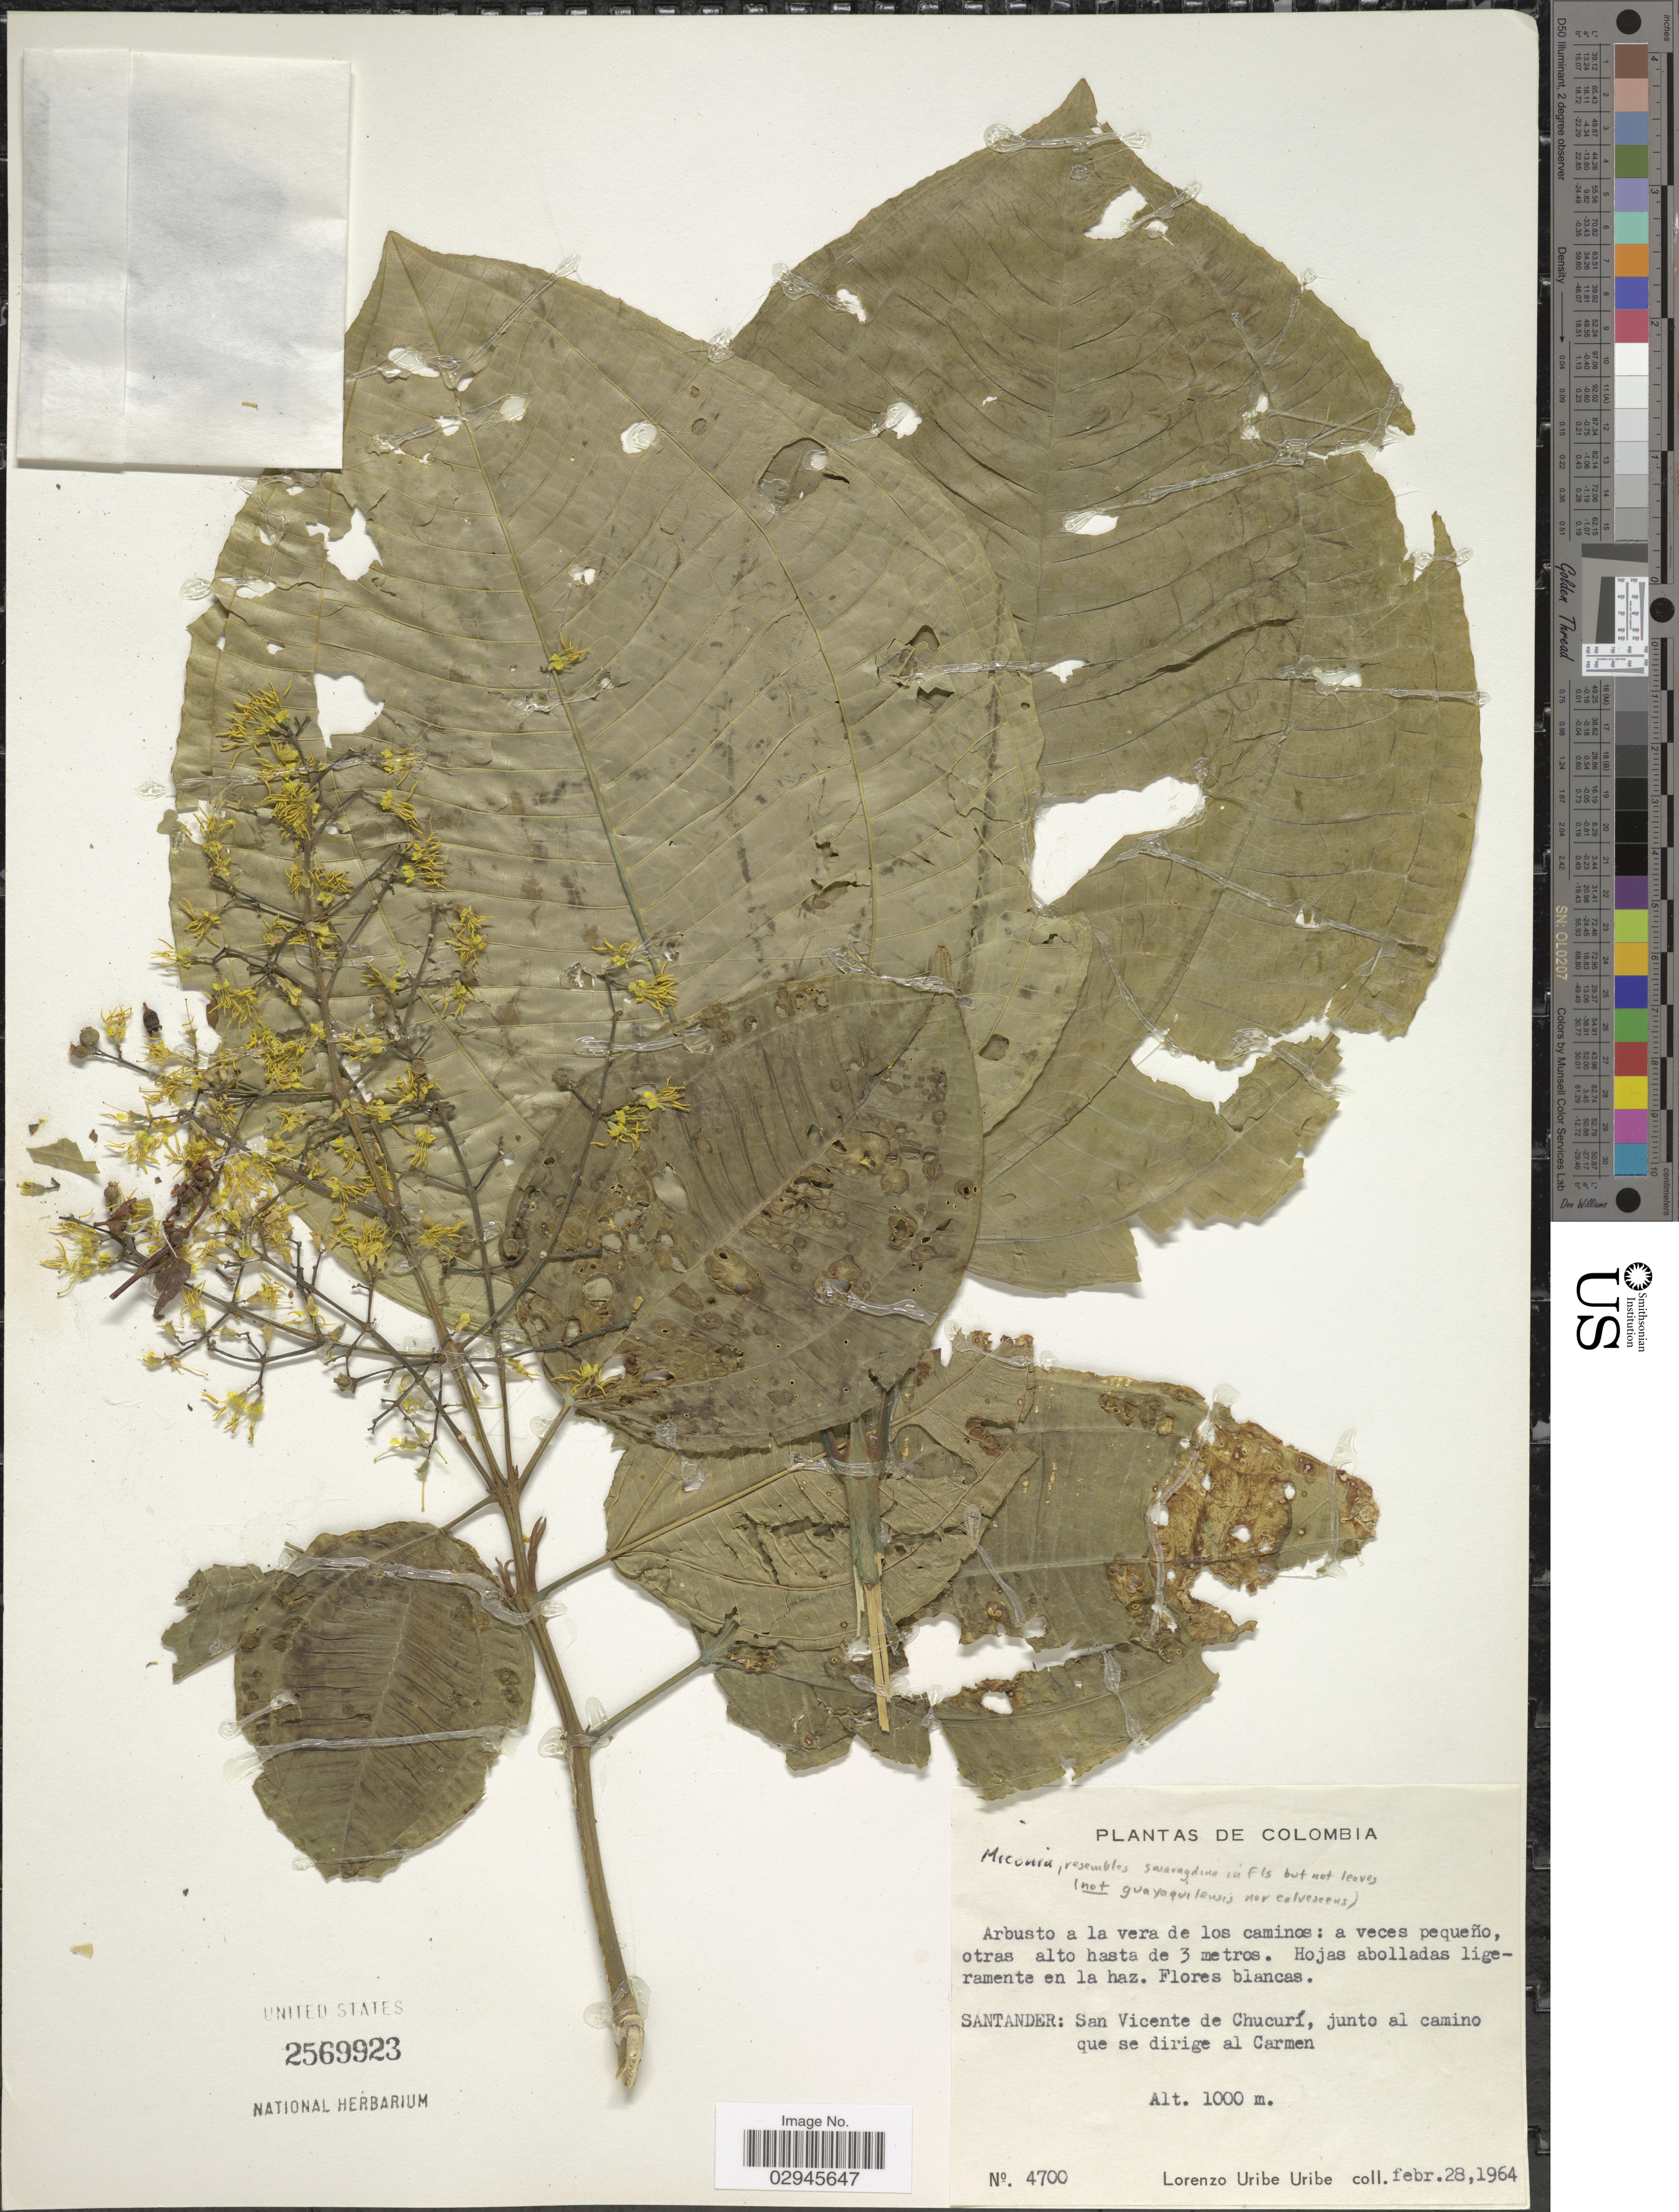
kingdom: Plantae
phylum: Tracheophyta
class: Magnoliopsida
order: Myrtales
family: Melastomataceae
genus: Miconia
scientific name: Miconia sp.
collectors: L. Uribe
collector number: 4700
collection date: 1964-02-28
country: Colombia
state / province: Santander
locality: San Vicente de Chucurí, junto al camino que se dirige al Carmen.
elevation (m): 1000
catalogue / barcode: US 2569923